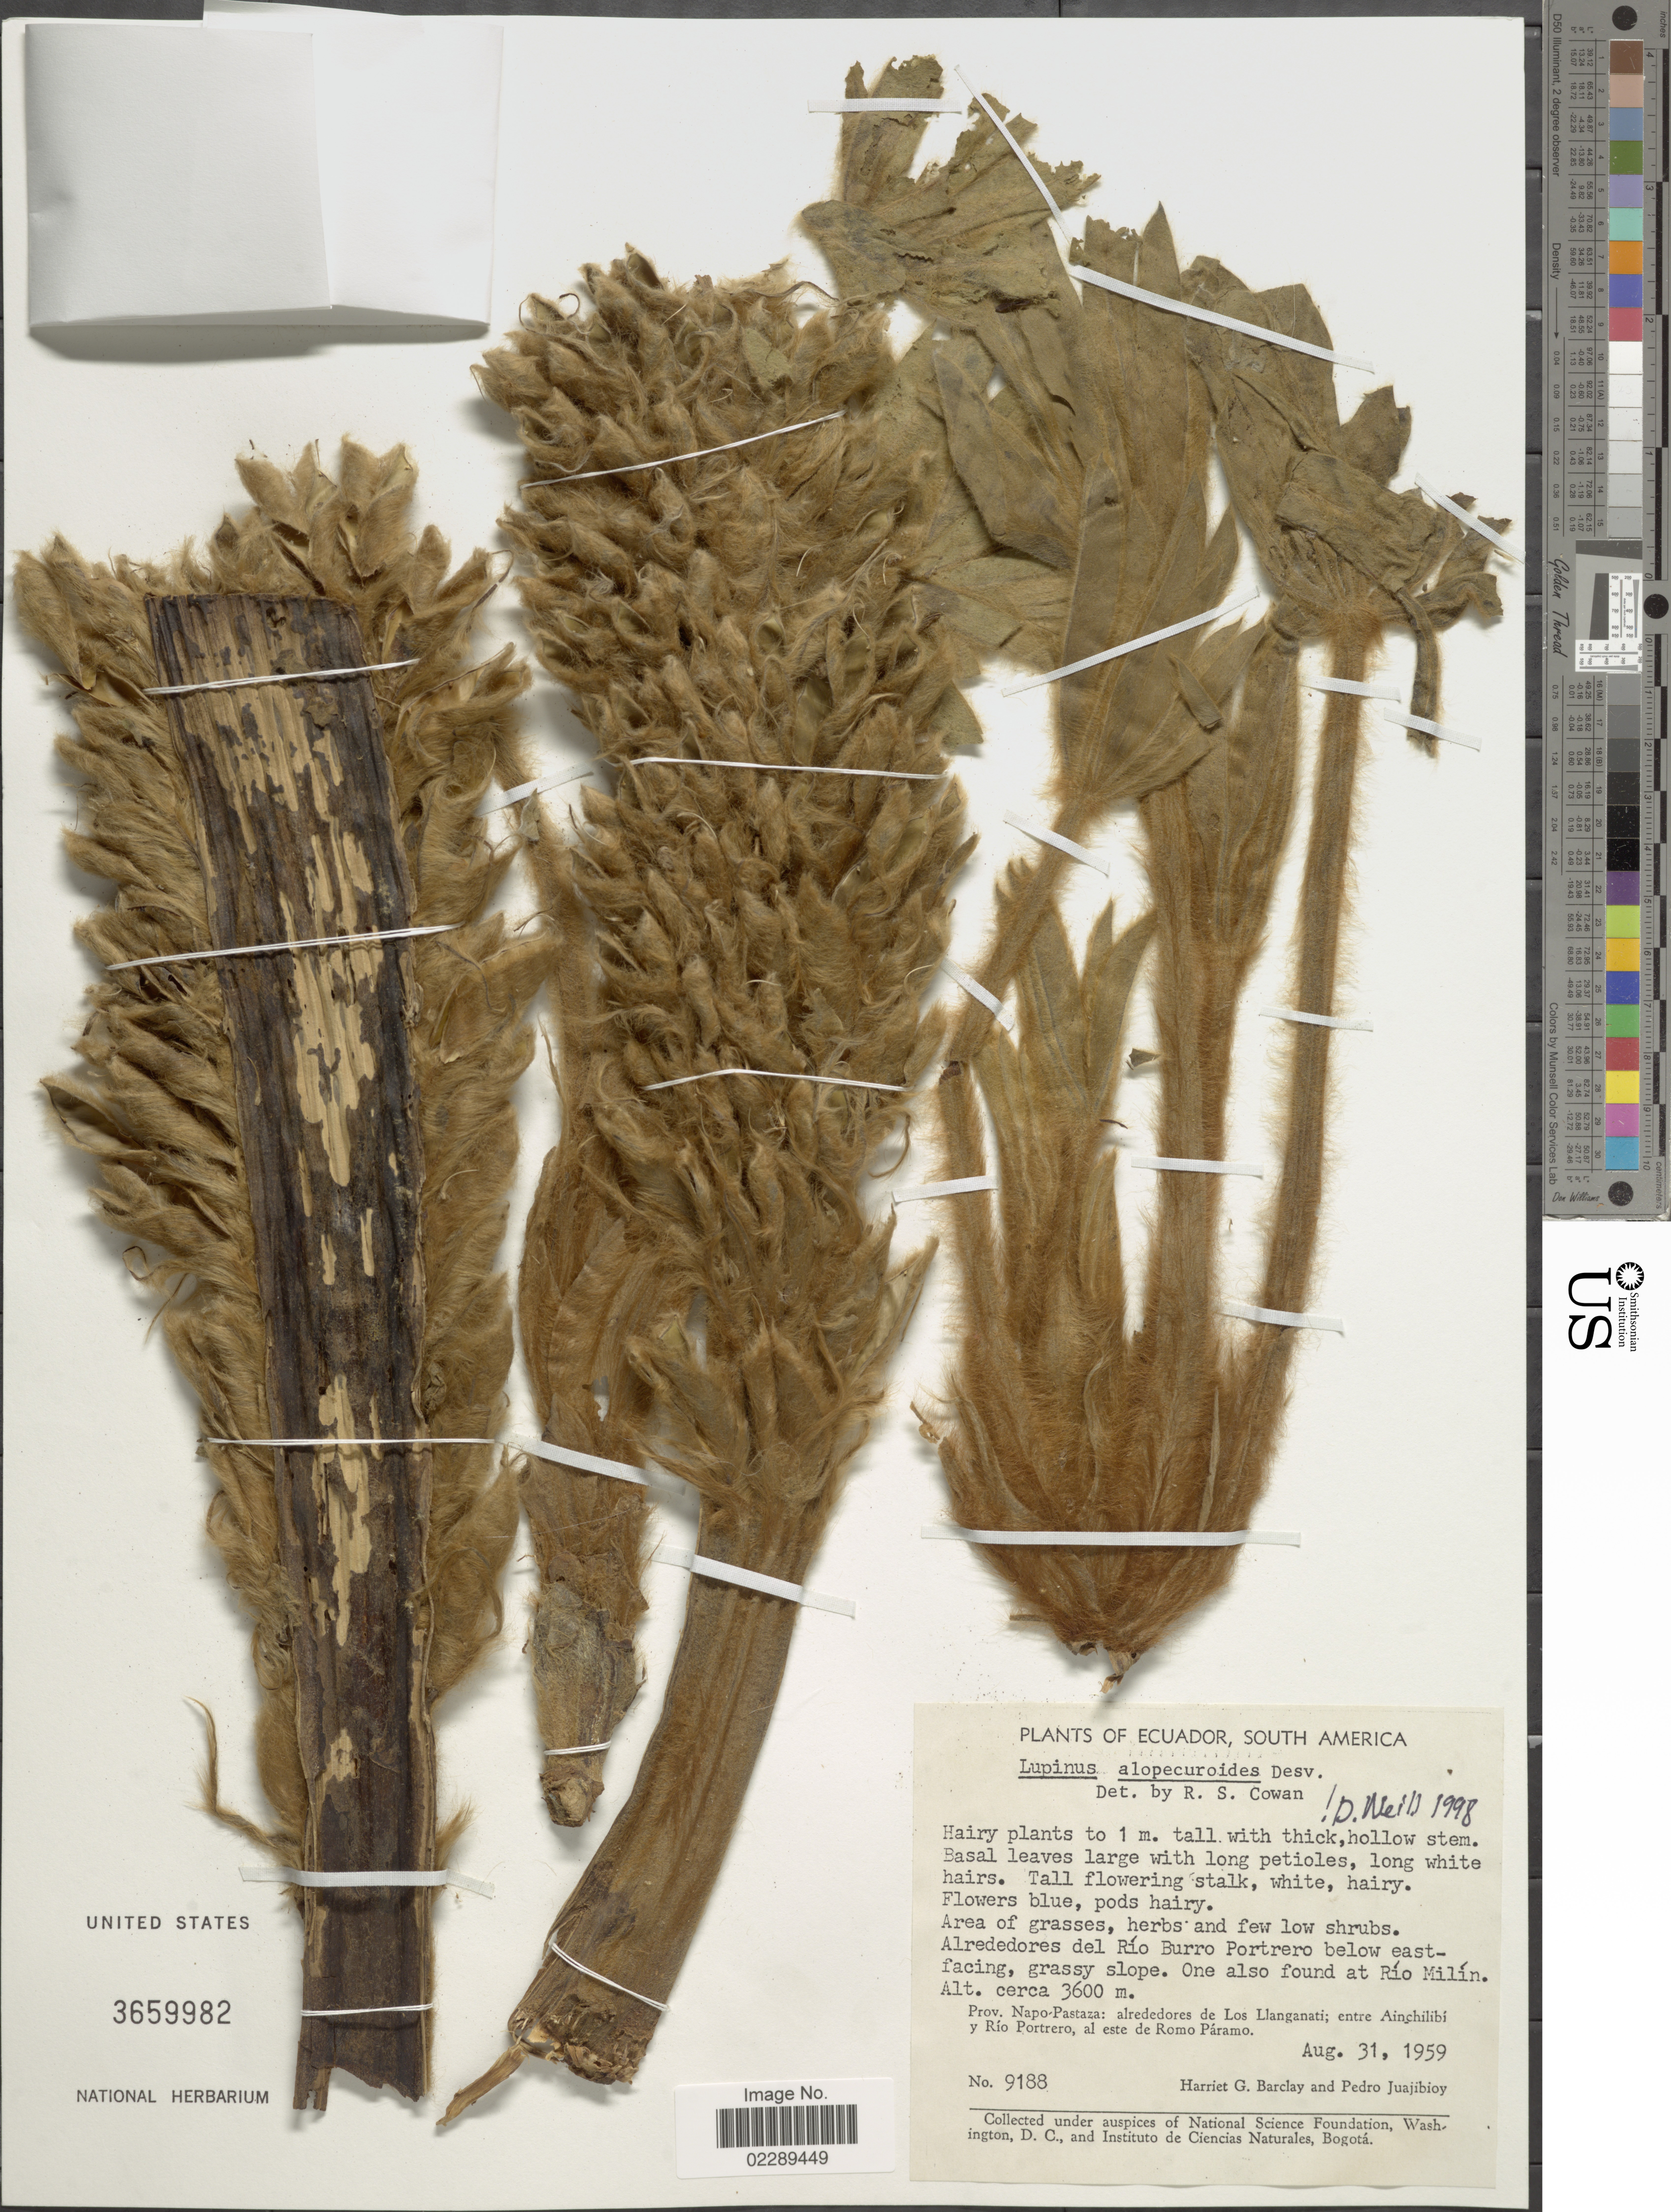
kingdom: Plantae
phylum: Tracheophyta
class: Magnoliopsida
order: Fabales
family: Fabaceae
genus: Lupinus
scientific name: Lupinus alopecuroides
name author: Desr.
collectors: H. G. Barclay & P. Juajibioy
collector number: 9188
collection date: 1959-08-31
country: Peru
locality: Alrededores del Río Burro Portrero below east-facing, grassy slope. One also found at Río Milín. Prov. Napo-Pastaza: alrededores de Los Llanganati; entre Ainchilibi y Río Portrero, al este de Romo Páramo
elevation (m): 3600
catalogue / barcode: US 3659982